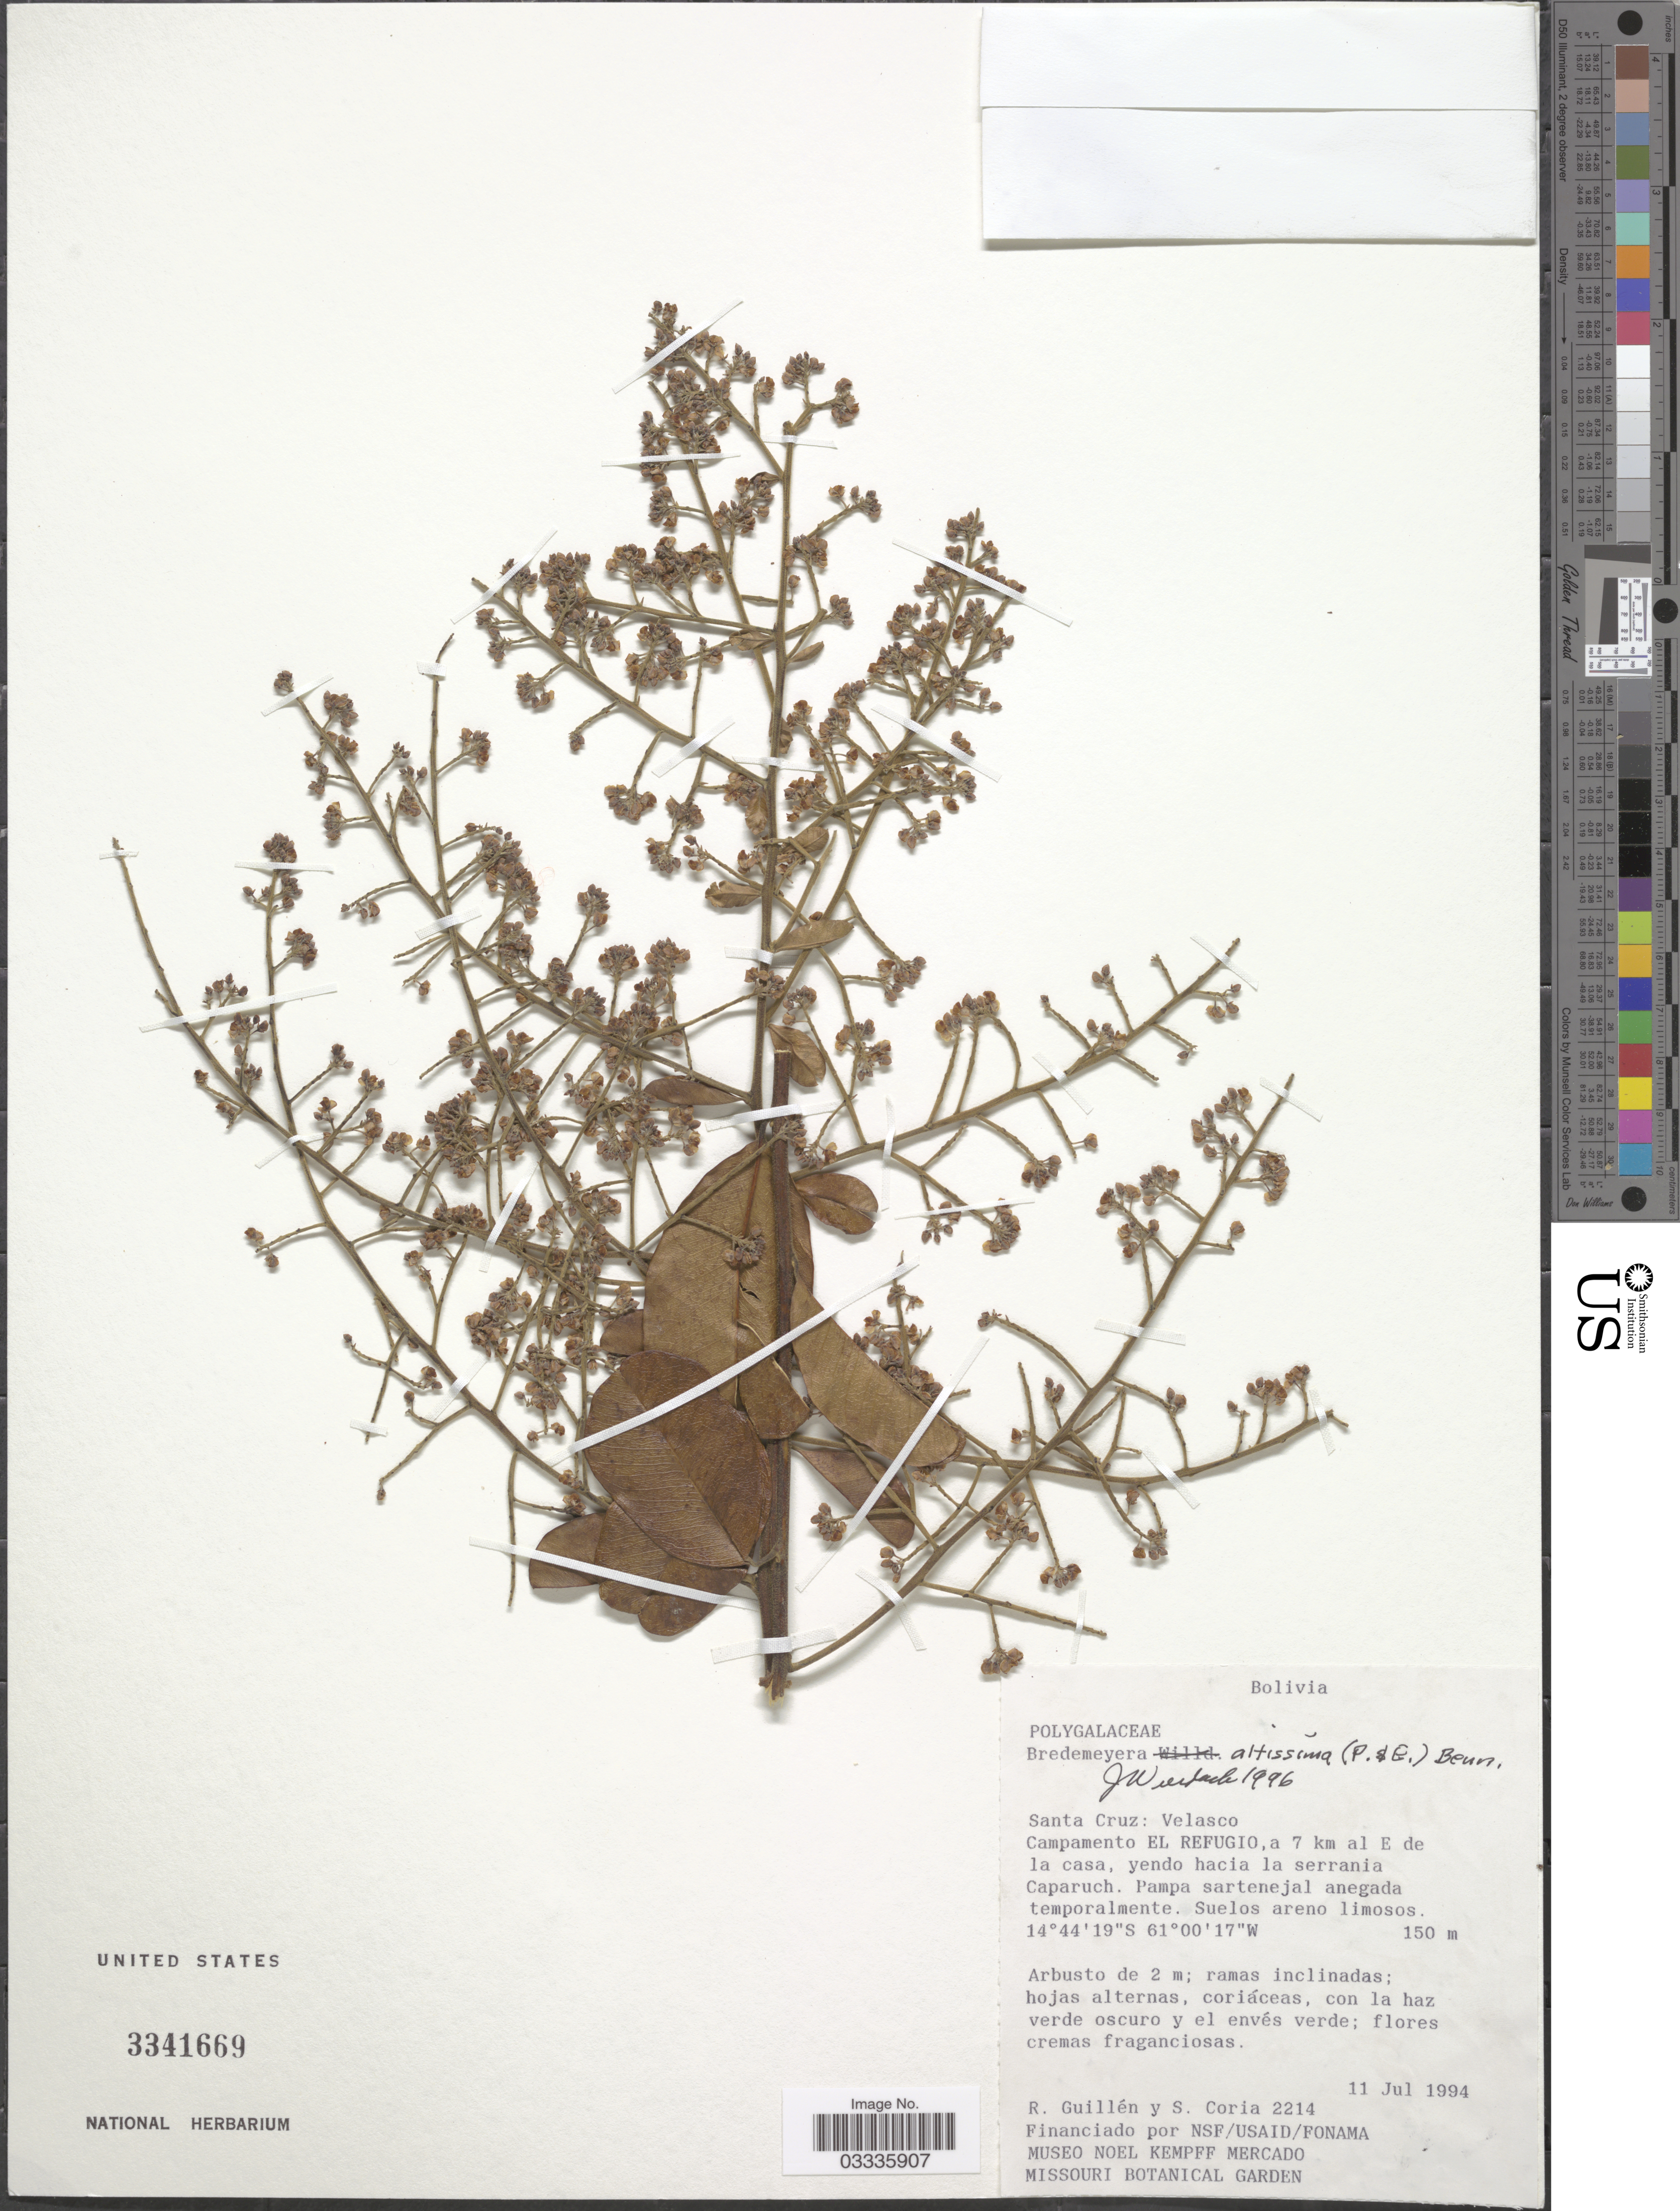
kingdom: Plantae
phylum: Tracheophyta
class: Magnoliopsida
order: Fabales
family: Polygalaceae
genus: Bredemeyera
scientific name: Bredemeyera altissima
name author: (Poepp.) A.W. Benn.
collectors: R. Guillen & S. Coria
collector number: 2214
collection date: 1994-07-11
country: Bolivia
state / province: Santa Cruz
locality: Velasco. Campamento El Refugio, a 7 km al E de la casa, yendo hacia la serrania Caparuch. Pampa sartenejal anegada temporalmente.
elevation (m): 150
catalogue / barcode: US 3341669